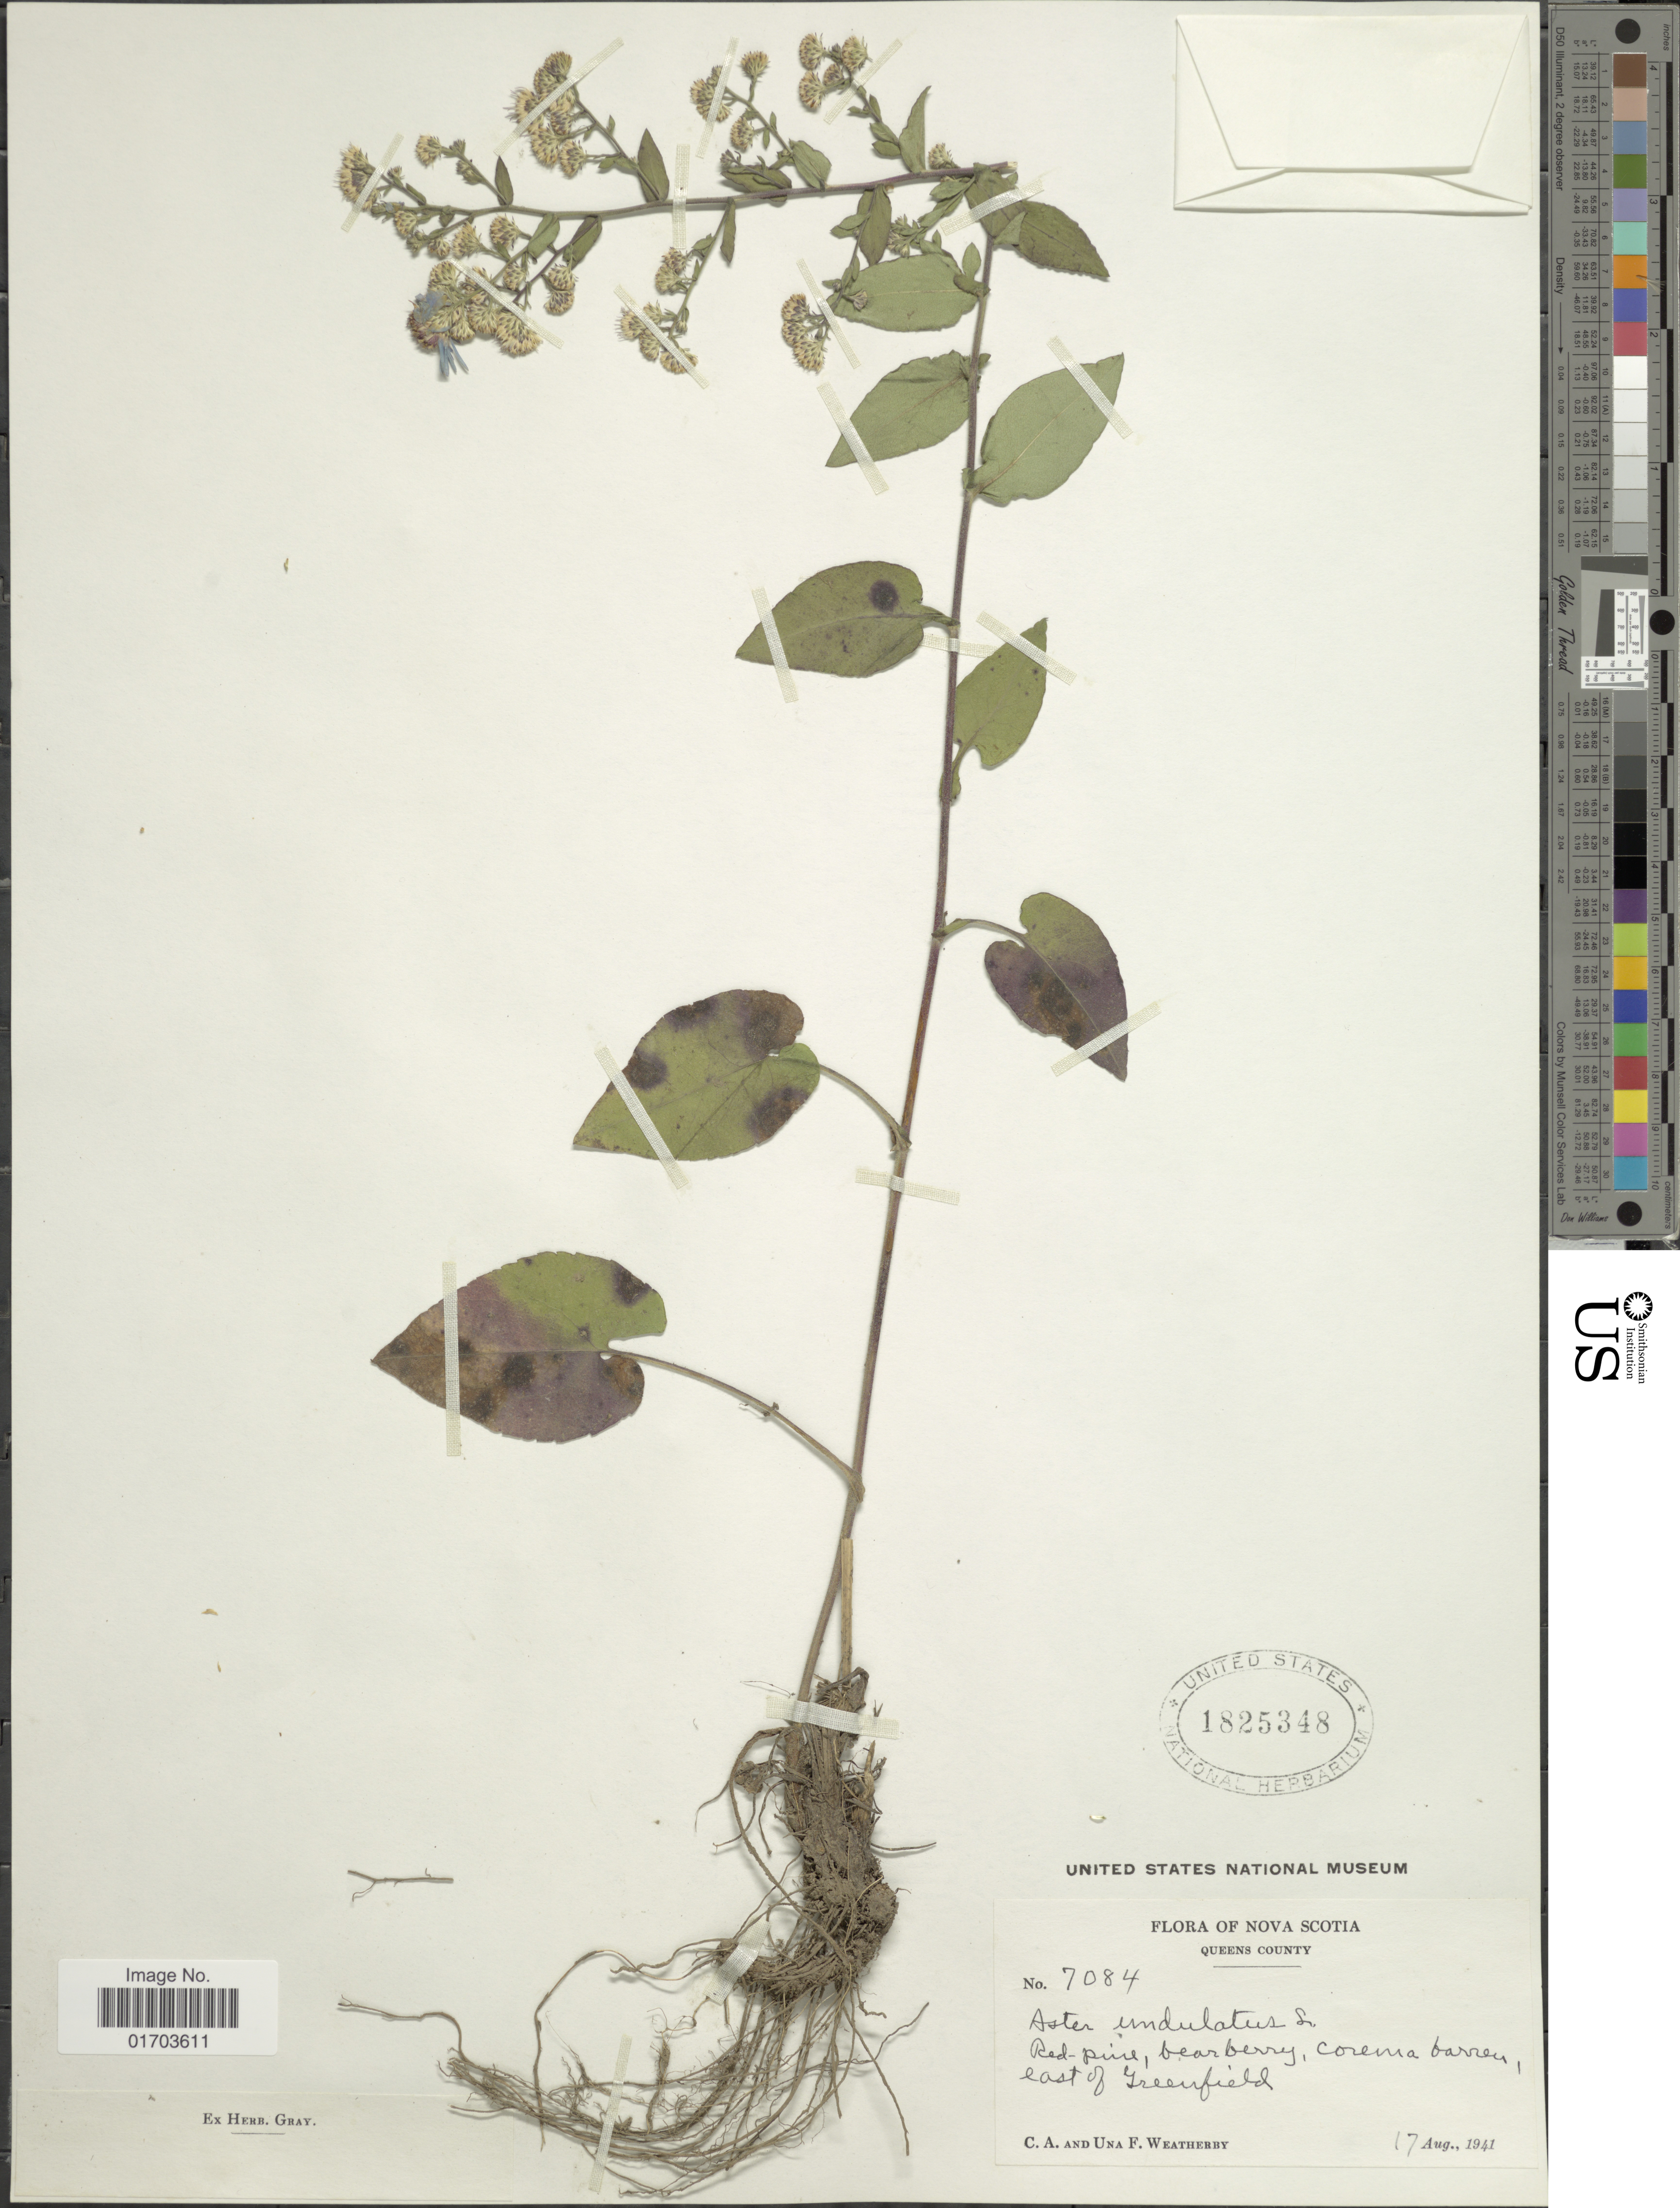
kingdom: Plantae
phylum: Tracheophyta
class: Magnoliopsida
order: Asterales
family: Asteraceae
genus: Symphyotrichum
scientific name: Symphyotrichum undulatum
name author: (L.) G.L. Nesom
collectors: C. A. Weatherby & U. Weatherby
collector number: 7084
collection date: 1941-08-17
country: Canada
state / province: Nova Scotia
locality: Nova Scotia. Queens County. east of Greenfield.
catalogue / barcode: US 1825348